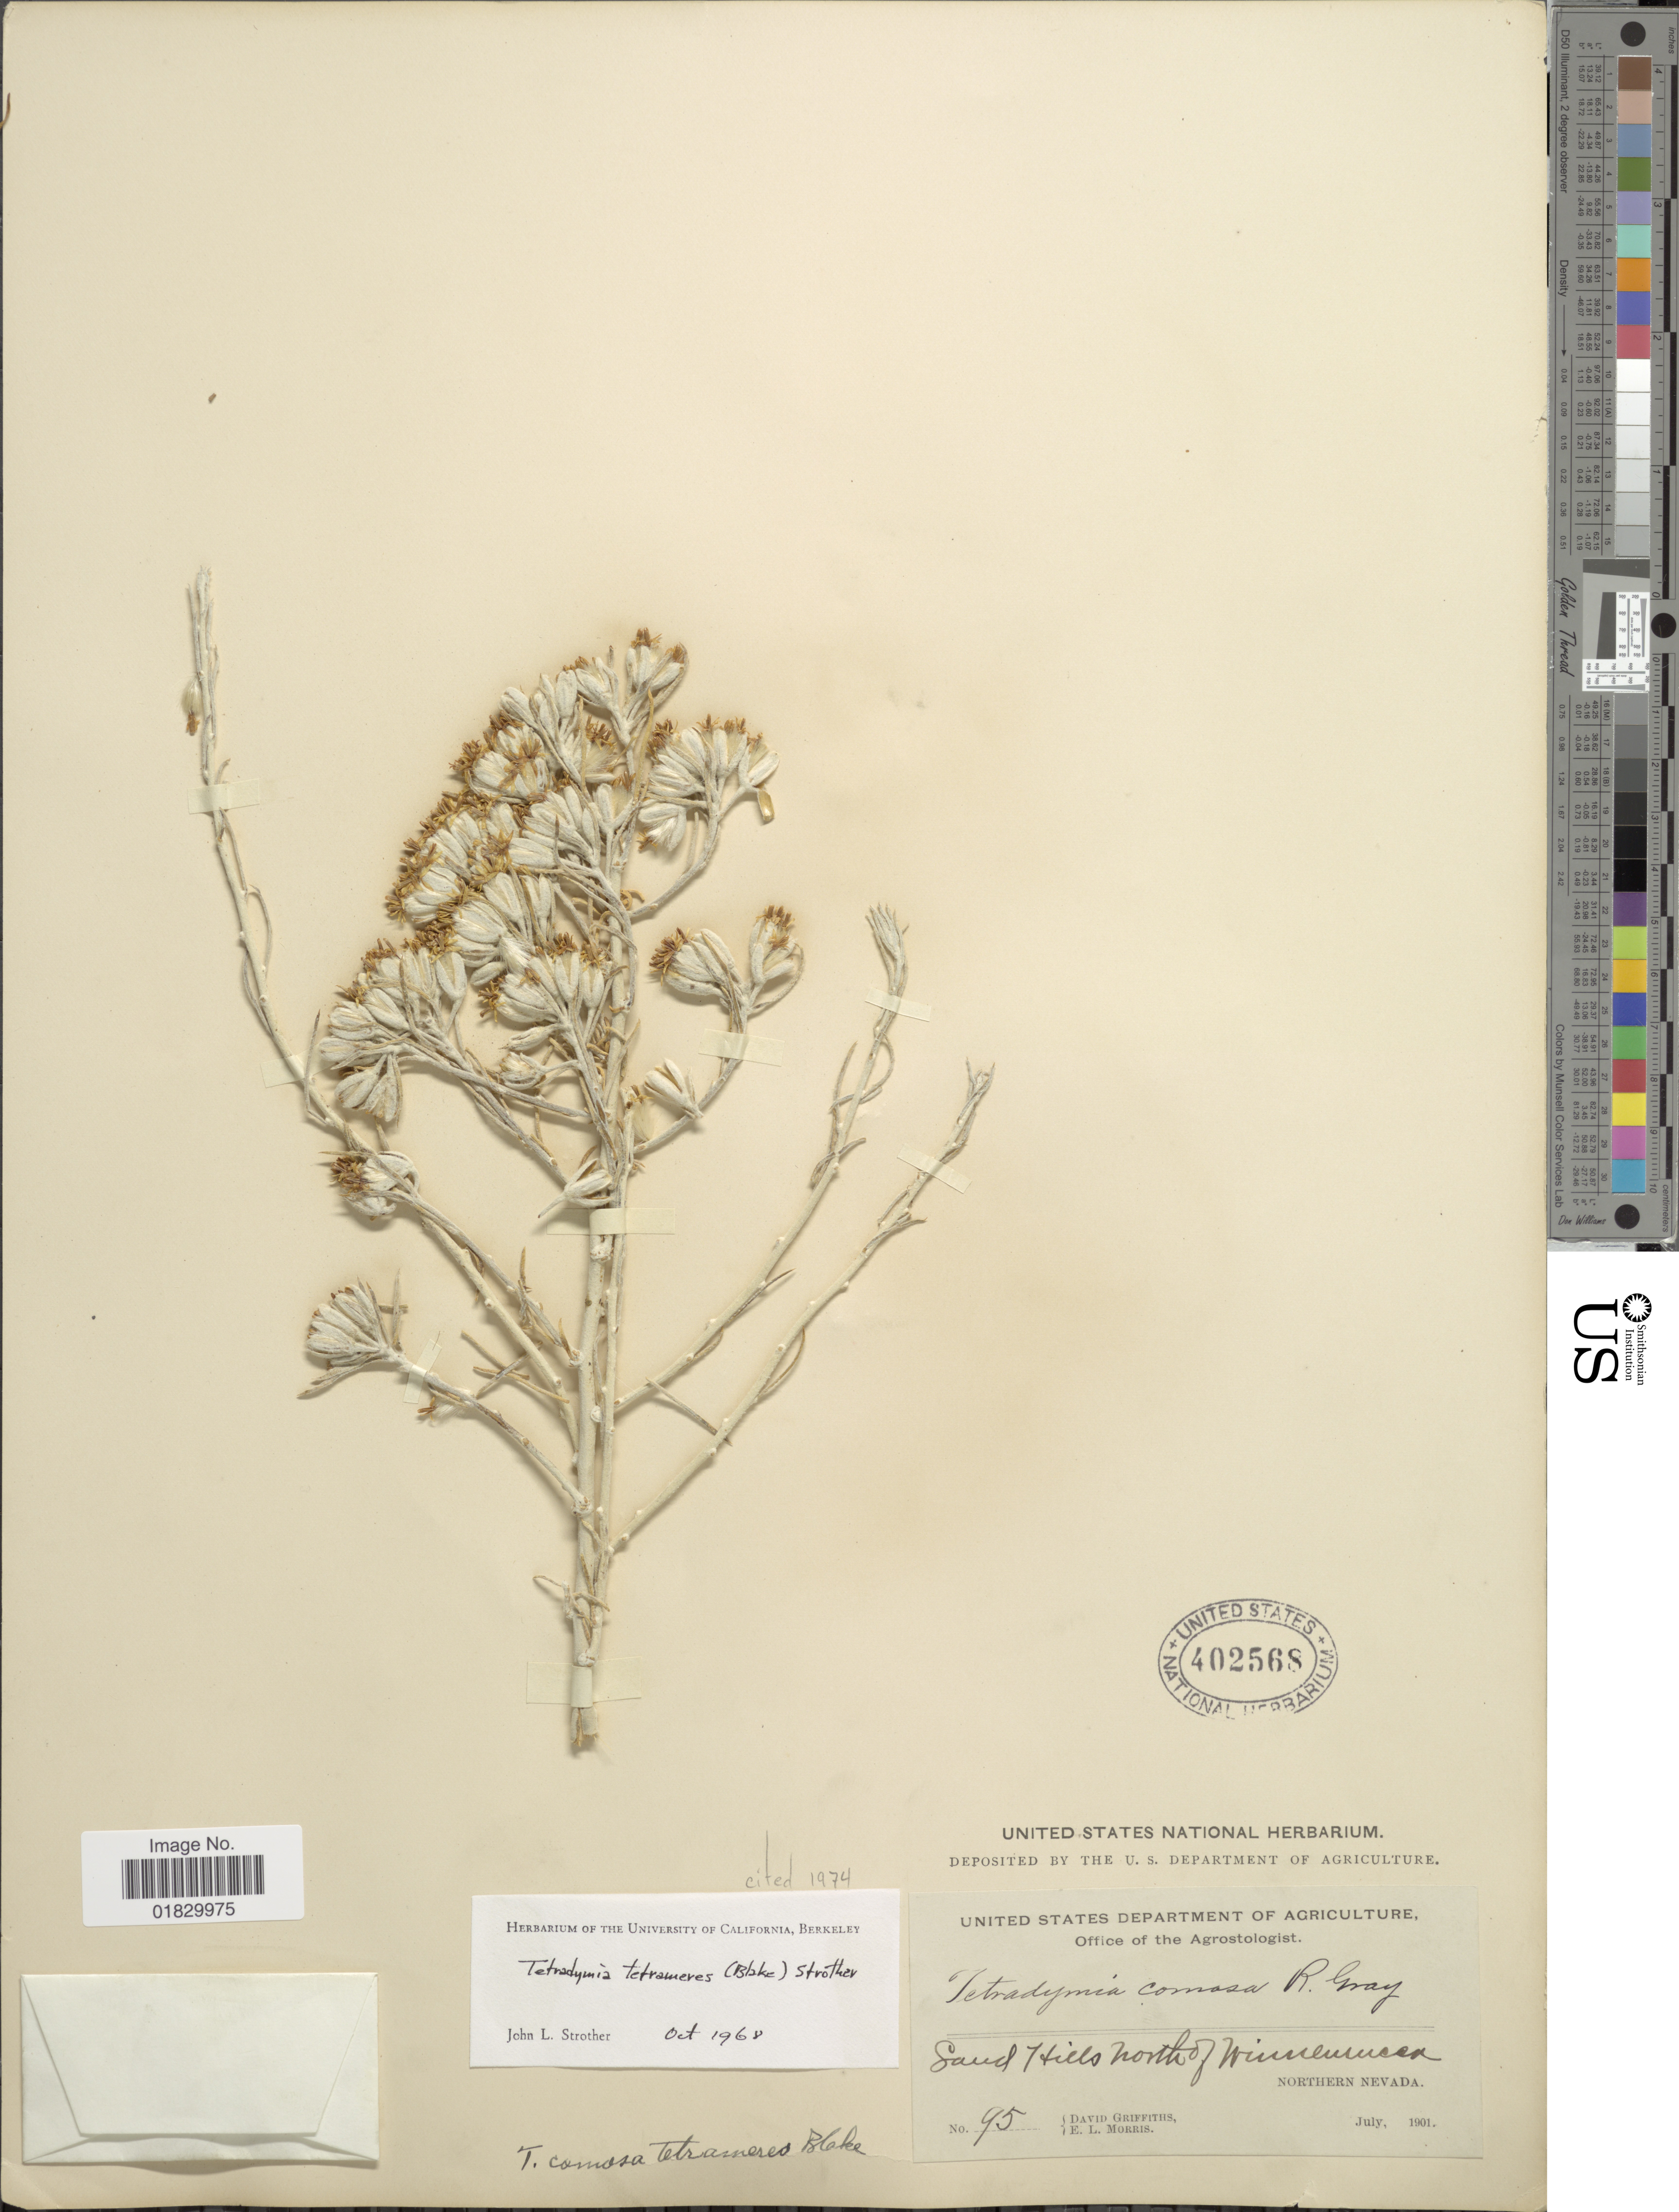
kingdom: Plantae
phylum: Tracheophyta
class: Magnoliopsida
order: Asterales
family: Asteraceae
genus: Tetradymia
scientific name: Tetradymia tetrameres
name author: (S.F. Blake) Strother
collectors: D. Griffiths & E. Morris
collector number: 95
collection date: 1901-07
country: United States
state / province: Nevada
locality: Sand Hills north of Winnemucca, Northern Nevada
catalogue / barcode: US 402568